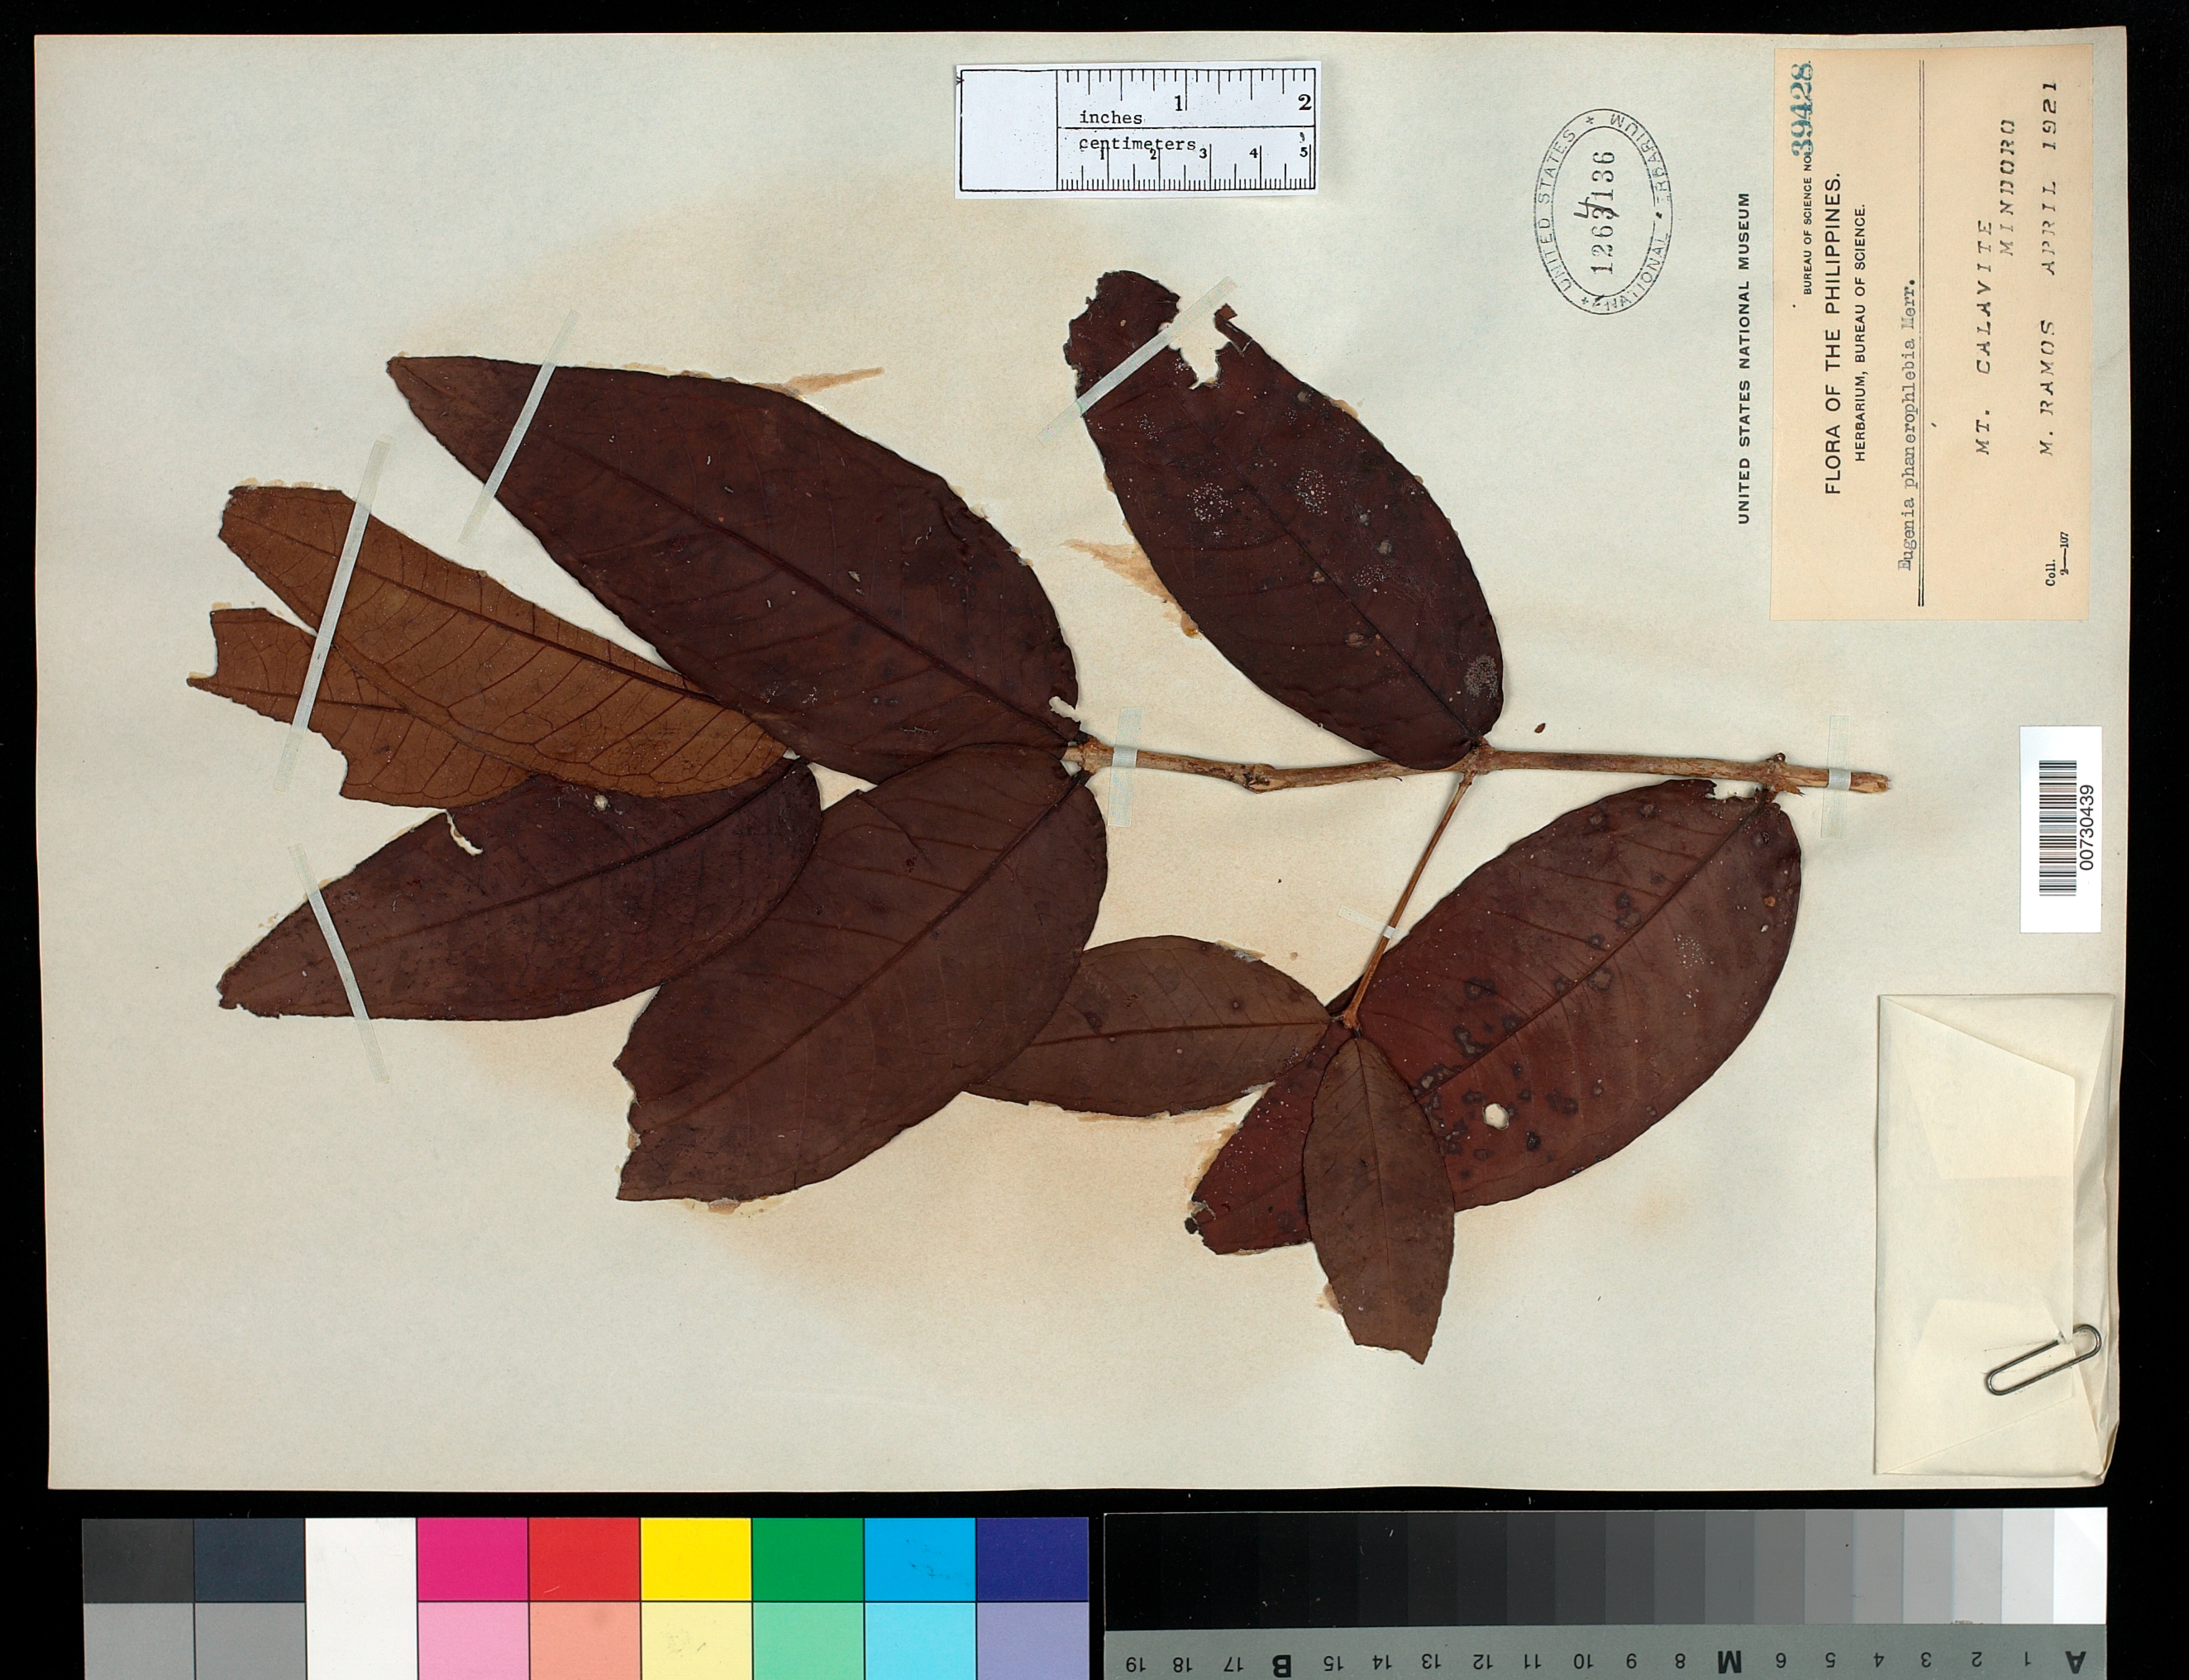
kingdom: Plantae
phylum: Tracheophyta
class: Magnoliopsida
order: Myrtales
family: Myrtaceae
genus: Syzygium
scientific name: Syzygium phanerophlebium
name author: (C.B. Rob.) Merr.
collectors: M. Ramos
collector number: Bur. Sci. 39428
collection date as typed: Apr 1921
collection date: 1921-04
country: Philippines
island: Mindoro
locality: Mount Calavite.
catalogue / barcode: US 1264136